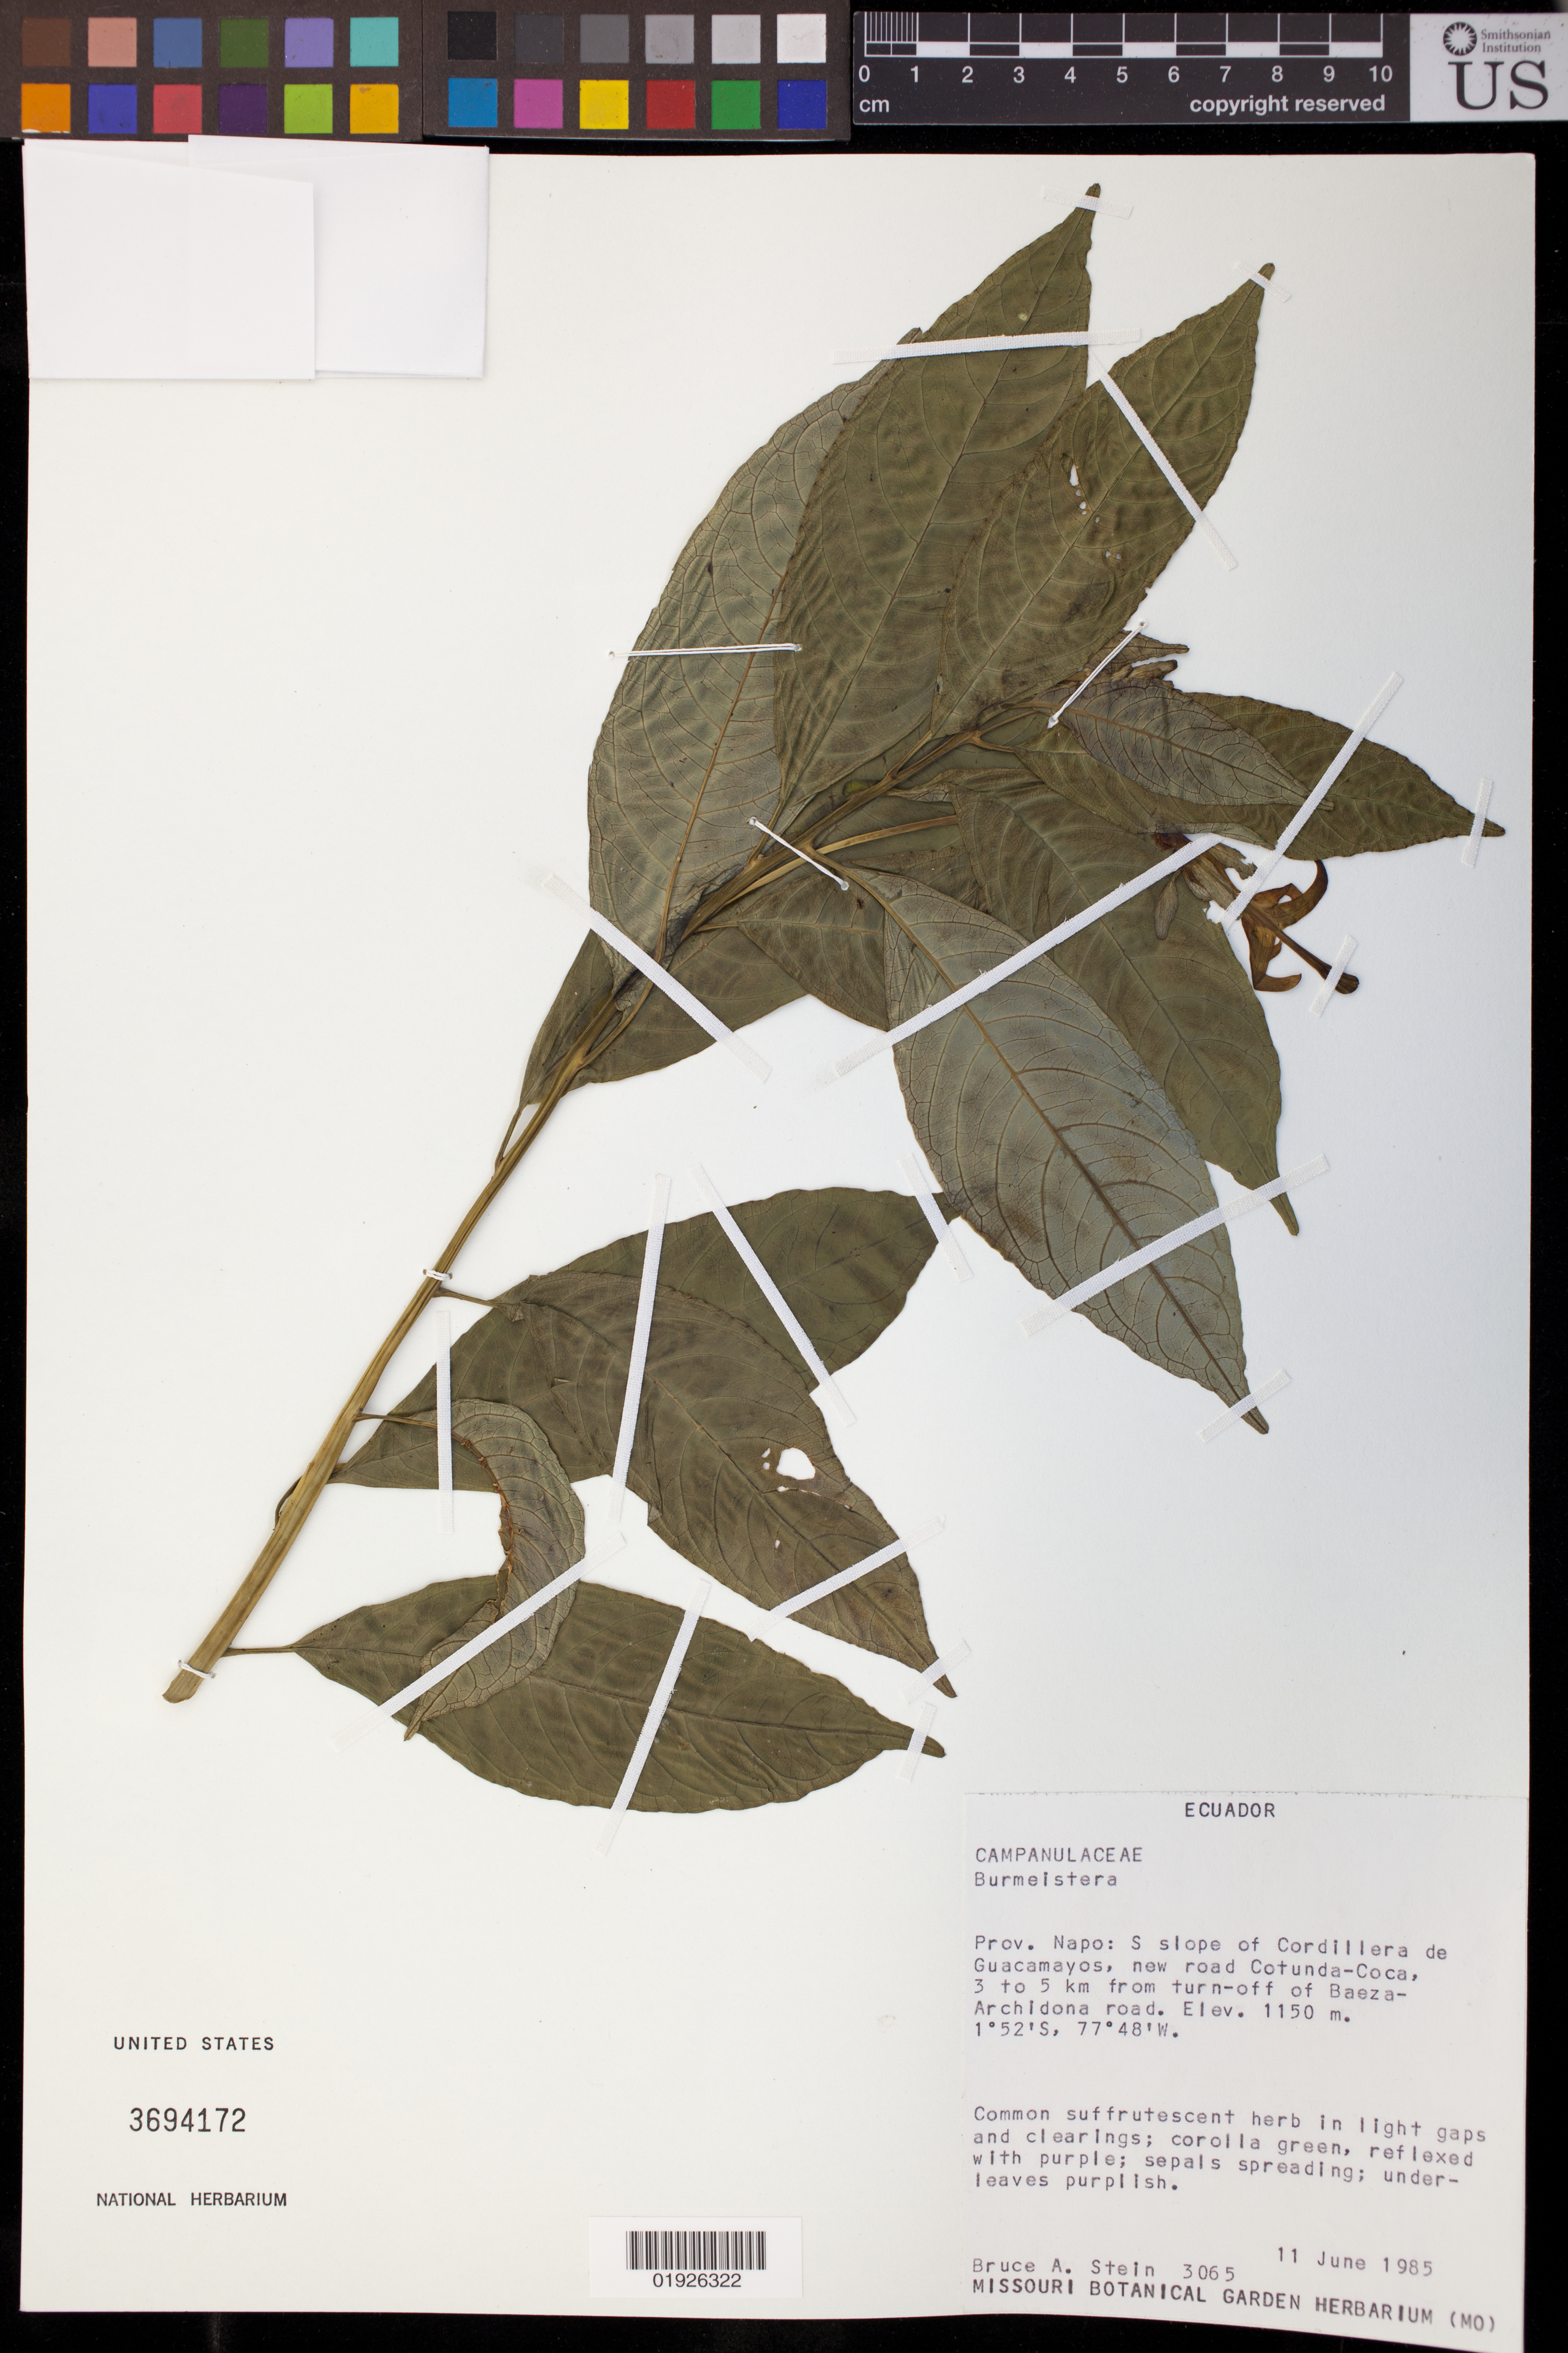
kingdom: Plantae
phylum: Tracheophyta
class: Magnoliopsida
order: Asterales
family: Campanulaceae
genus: Burmeistera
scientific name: Burmeistera sp.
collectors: B. A. Stein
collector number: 3065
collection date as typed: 11 June 1985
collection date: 1985-06-11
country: Ecuador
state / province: Napo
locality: S slope of Cordillera de Guacamayos, new road Cotunda-Coca, 3 to 5 km from turn-off of Baeza-Archidona road.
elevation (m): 1150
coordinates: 1 52 S, 77 48 W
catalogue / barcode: US 3694172